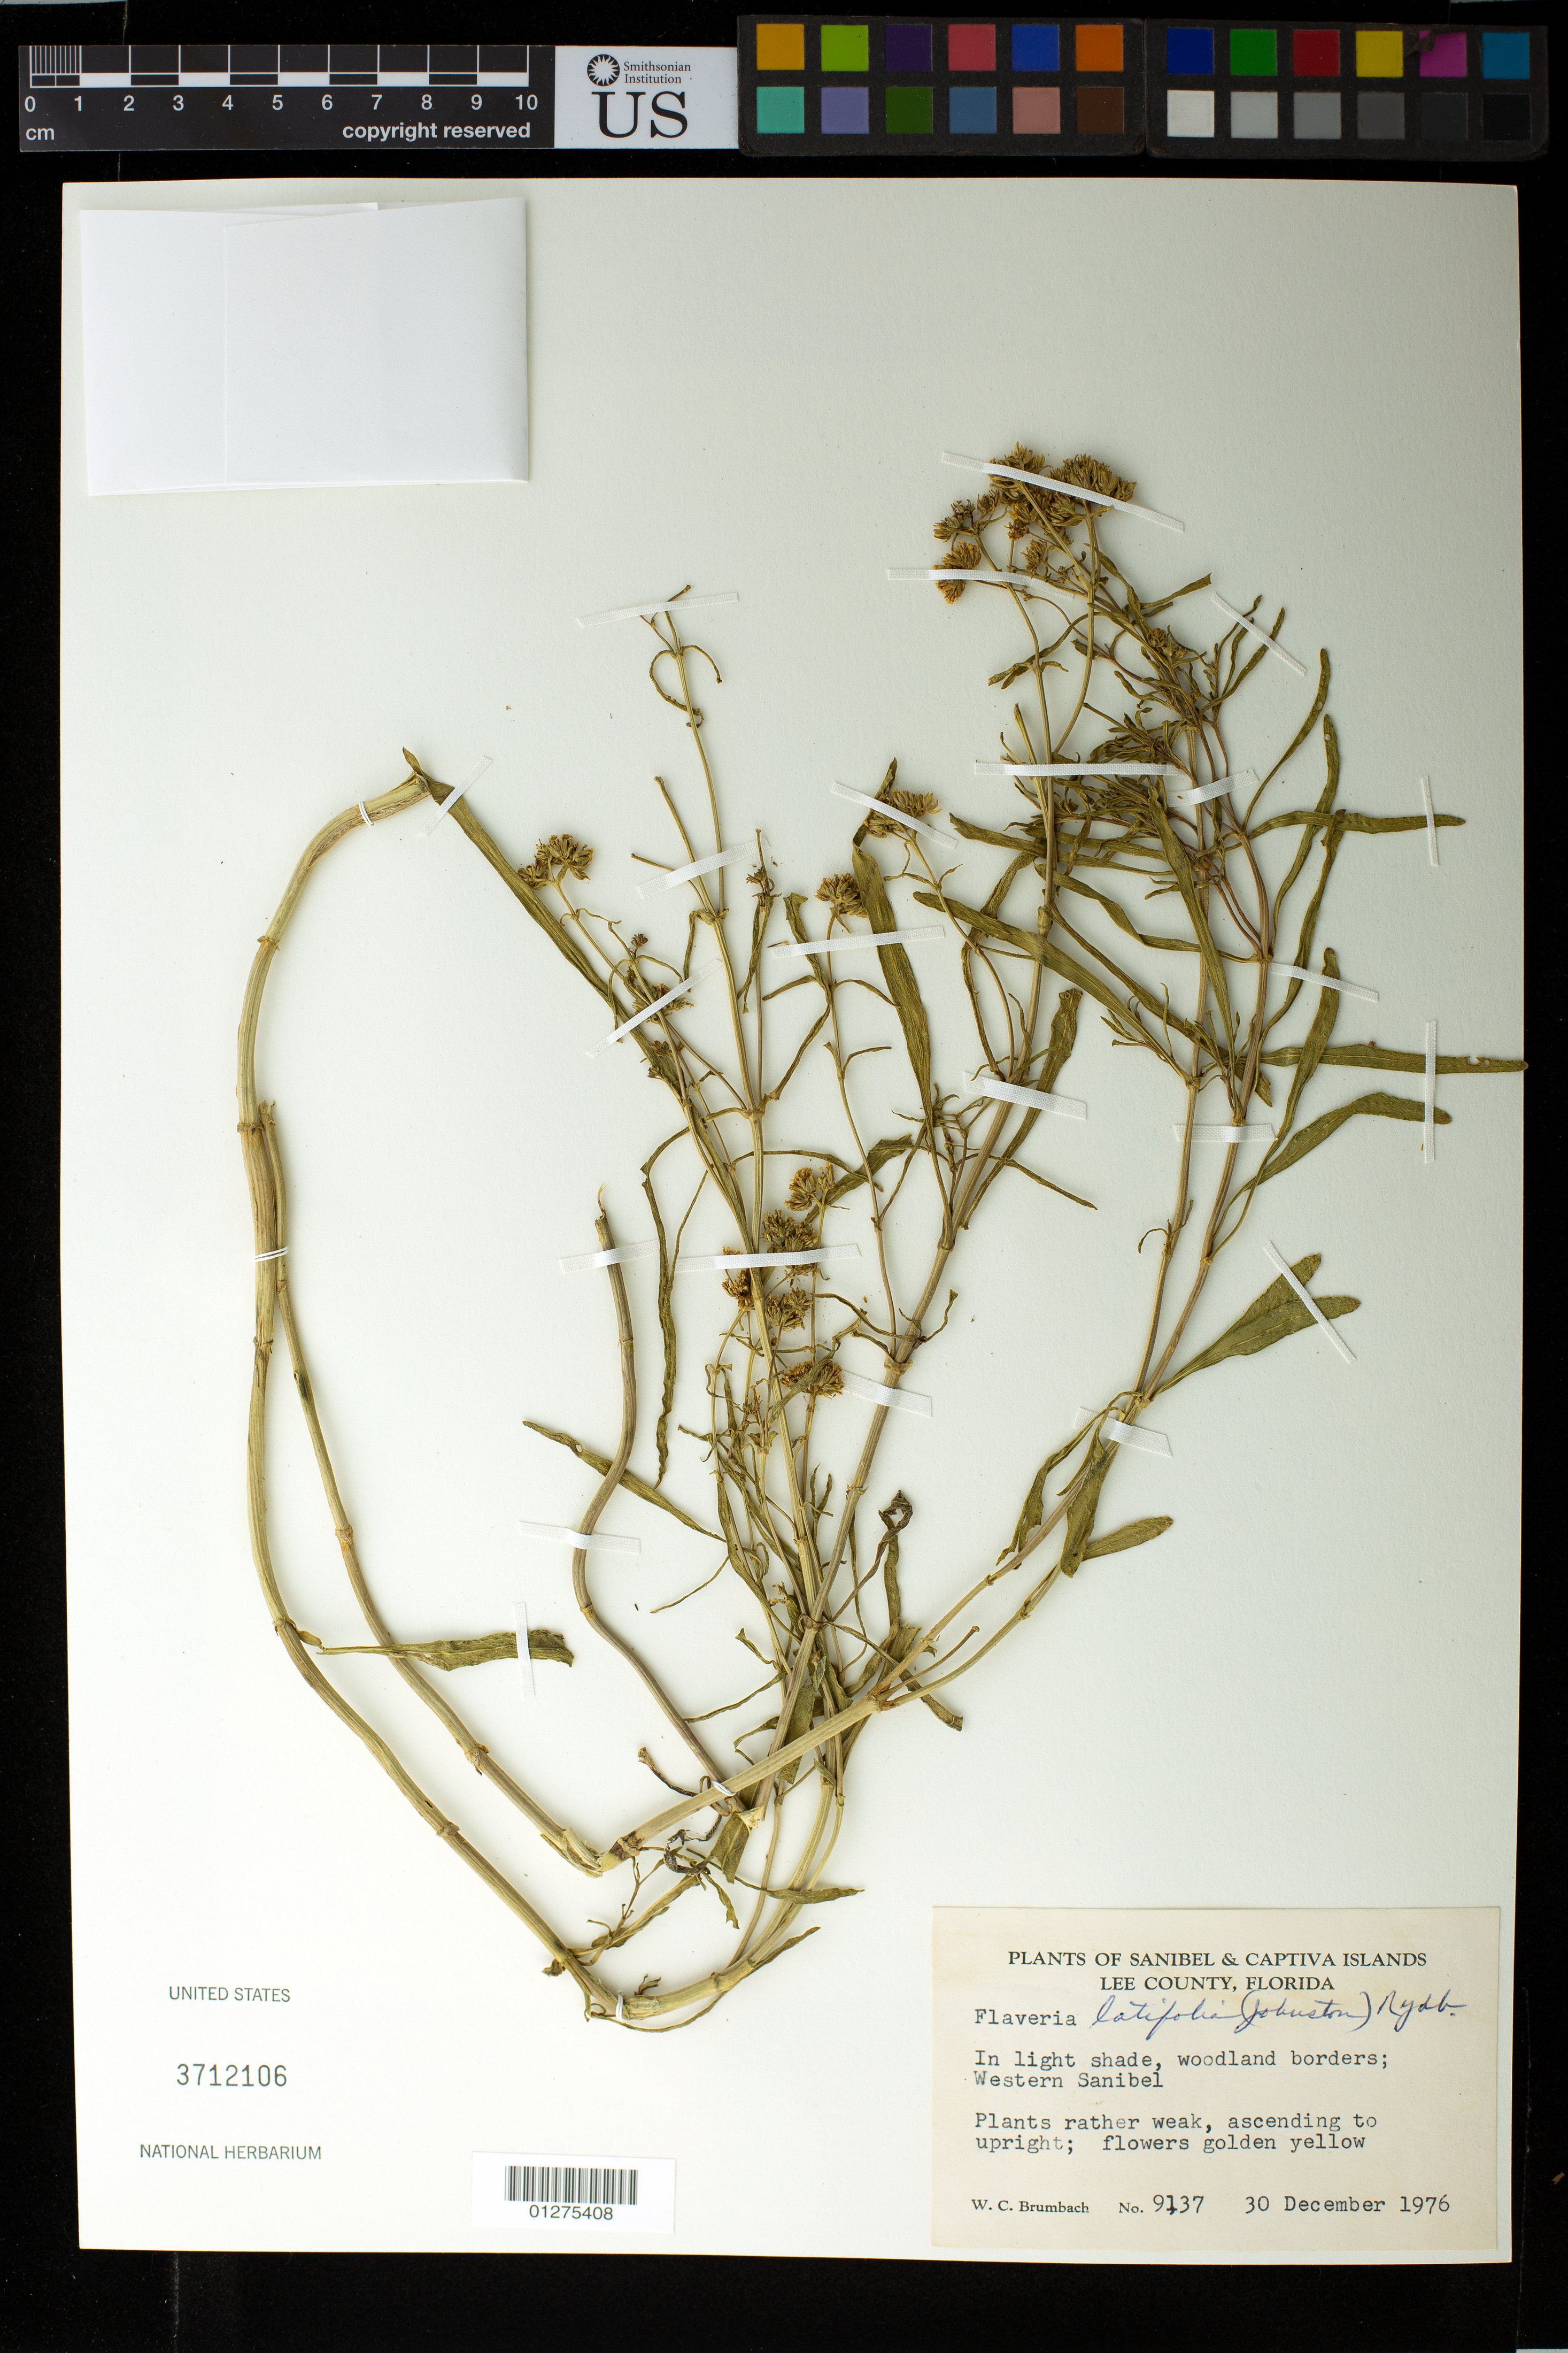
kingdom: Plantae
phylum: Tracheophyta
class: Magnoliopsida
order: Asterales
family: Asteraceae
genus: Flaveria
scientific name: Flaveria latifolia (J.R. Johnst.) Rydb.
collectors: W. C. Brumbach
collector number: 9137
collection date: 1976-12-30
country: United States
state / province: Florida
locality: In light shade, woodland borders;Western Sanibel & Captiva Islands, Lee County, Florida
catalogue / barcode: US 3712106